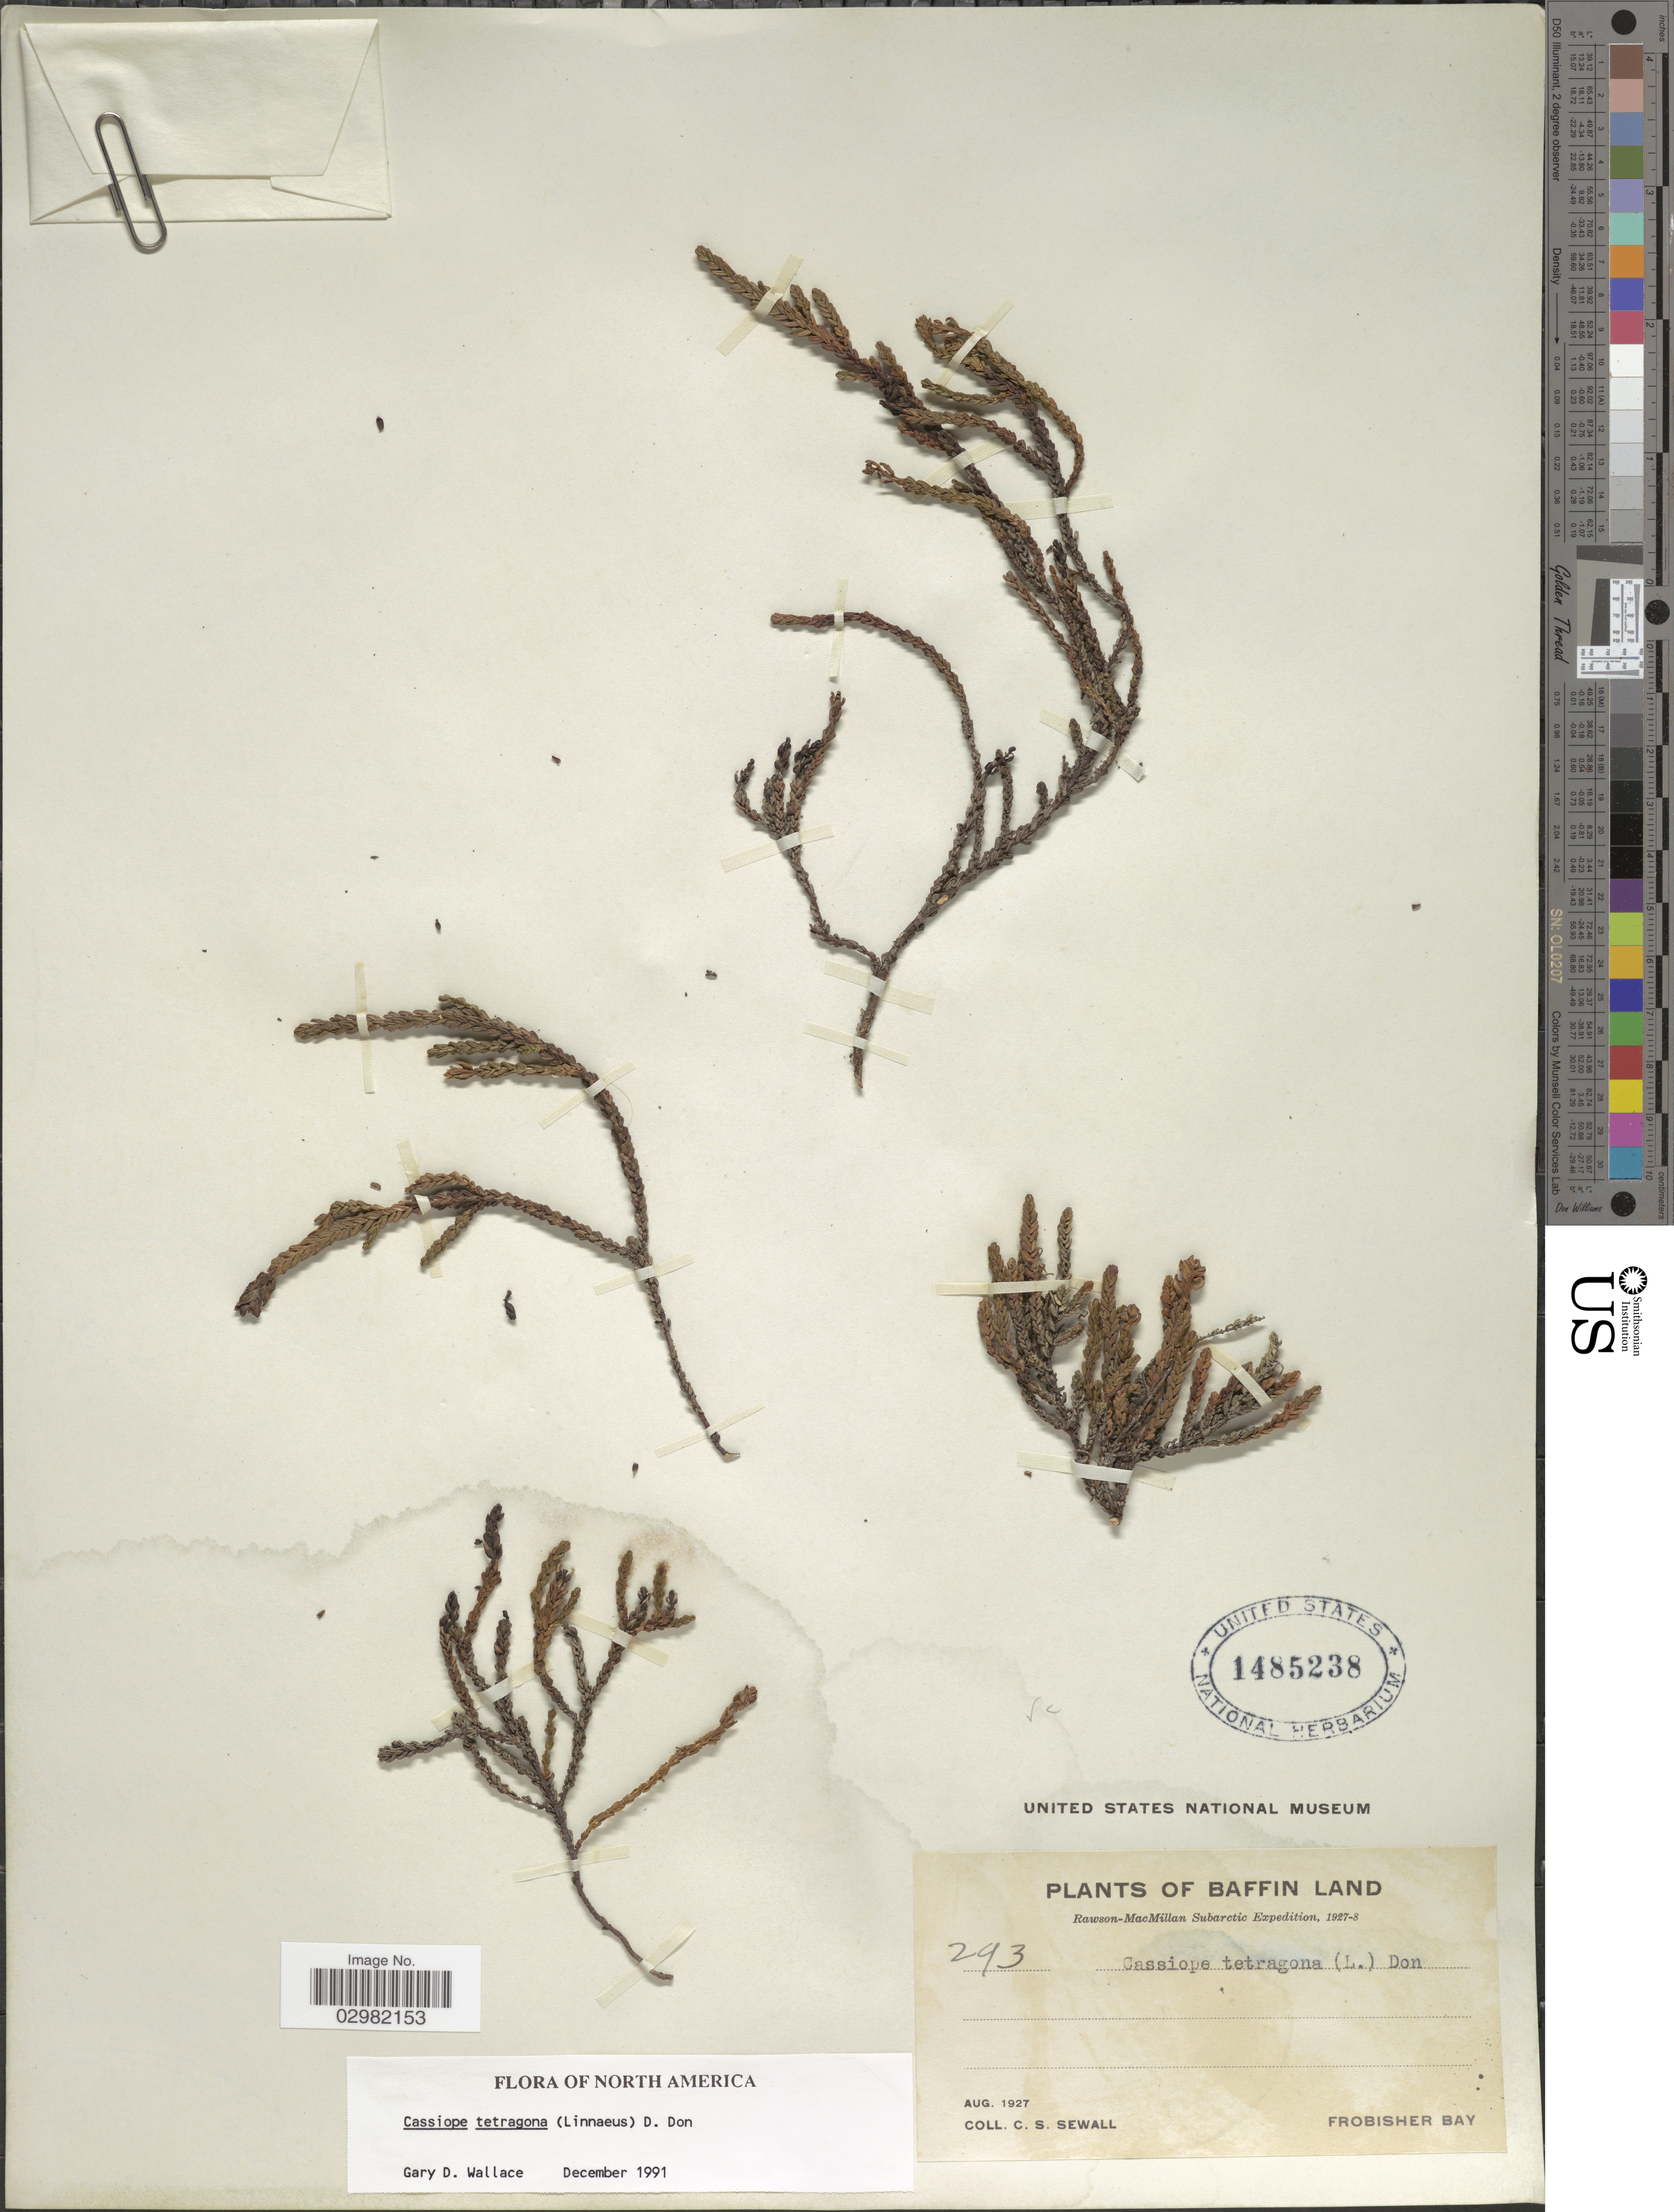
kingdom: Plantae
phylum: Tracheophyta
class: Magnoliopsida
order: Ericales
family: Ericaceae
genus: Cassiope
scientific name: Cassiope tetragona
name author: (L.) D. Don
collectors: C. Sewall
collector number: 293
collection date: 1927-08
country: Canada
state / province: Nunavut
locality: Baffin Land. Frobisher Bay.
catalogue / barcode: US 1485238